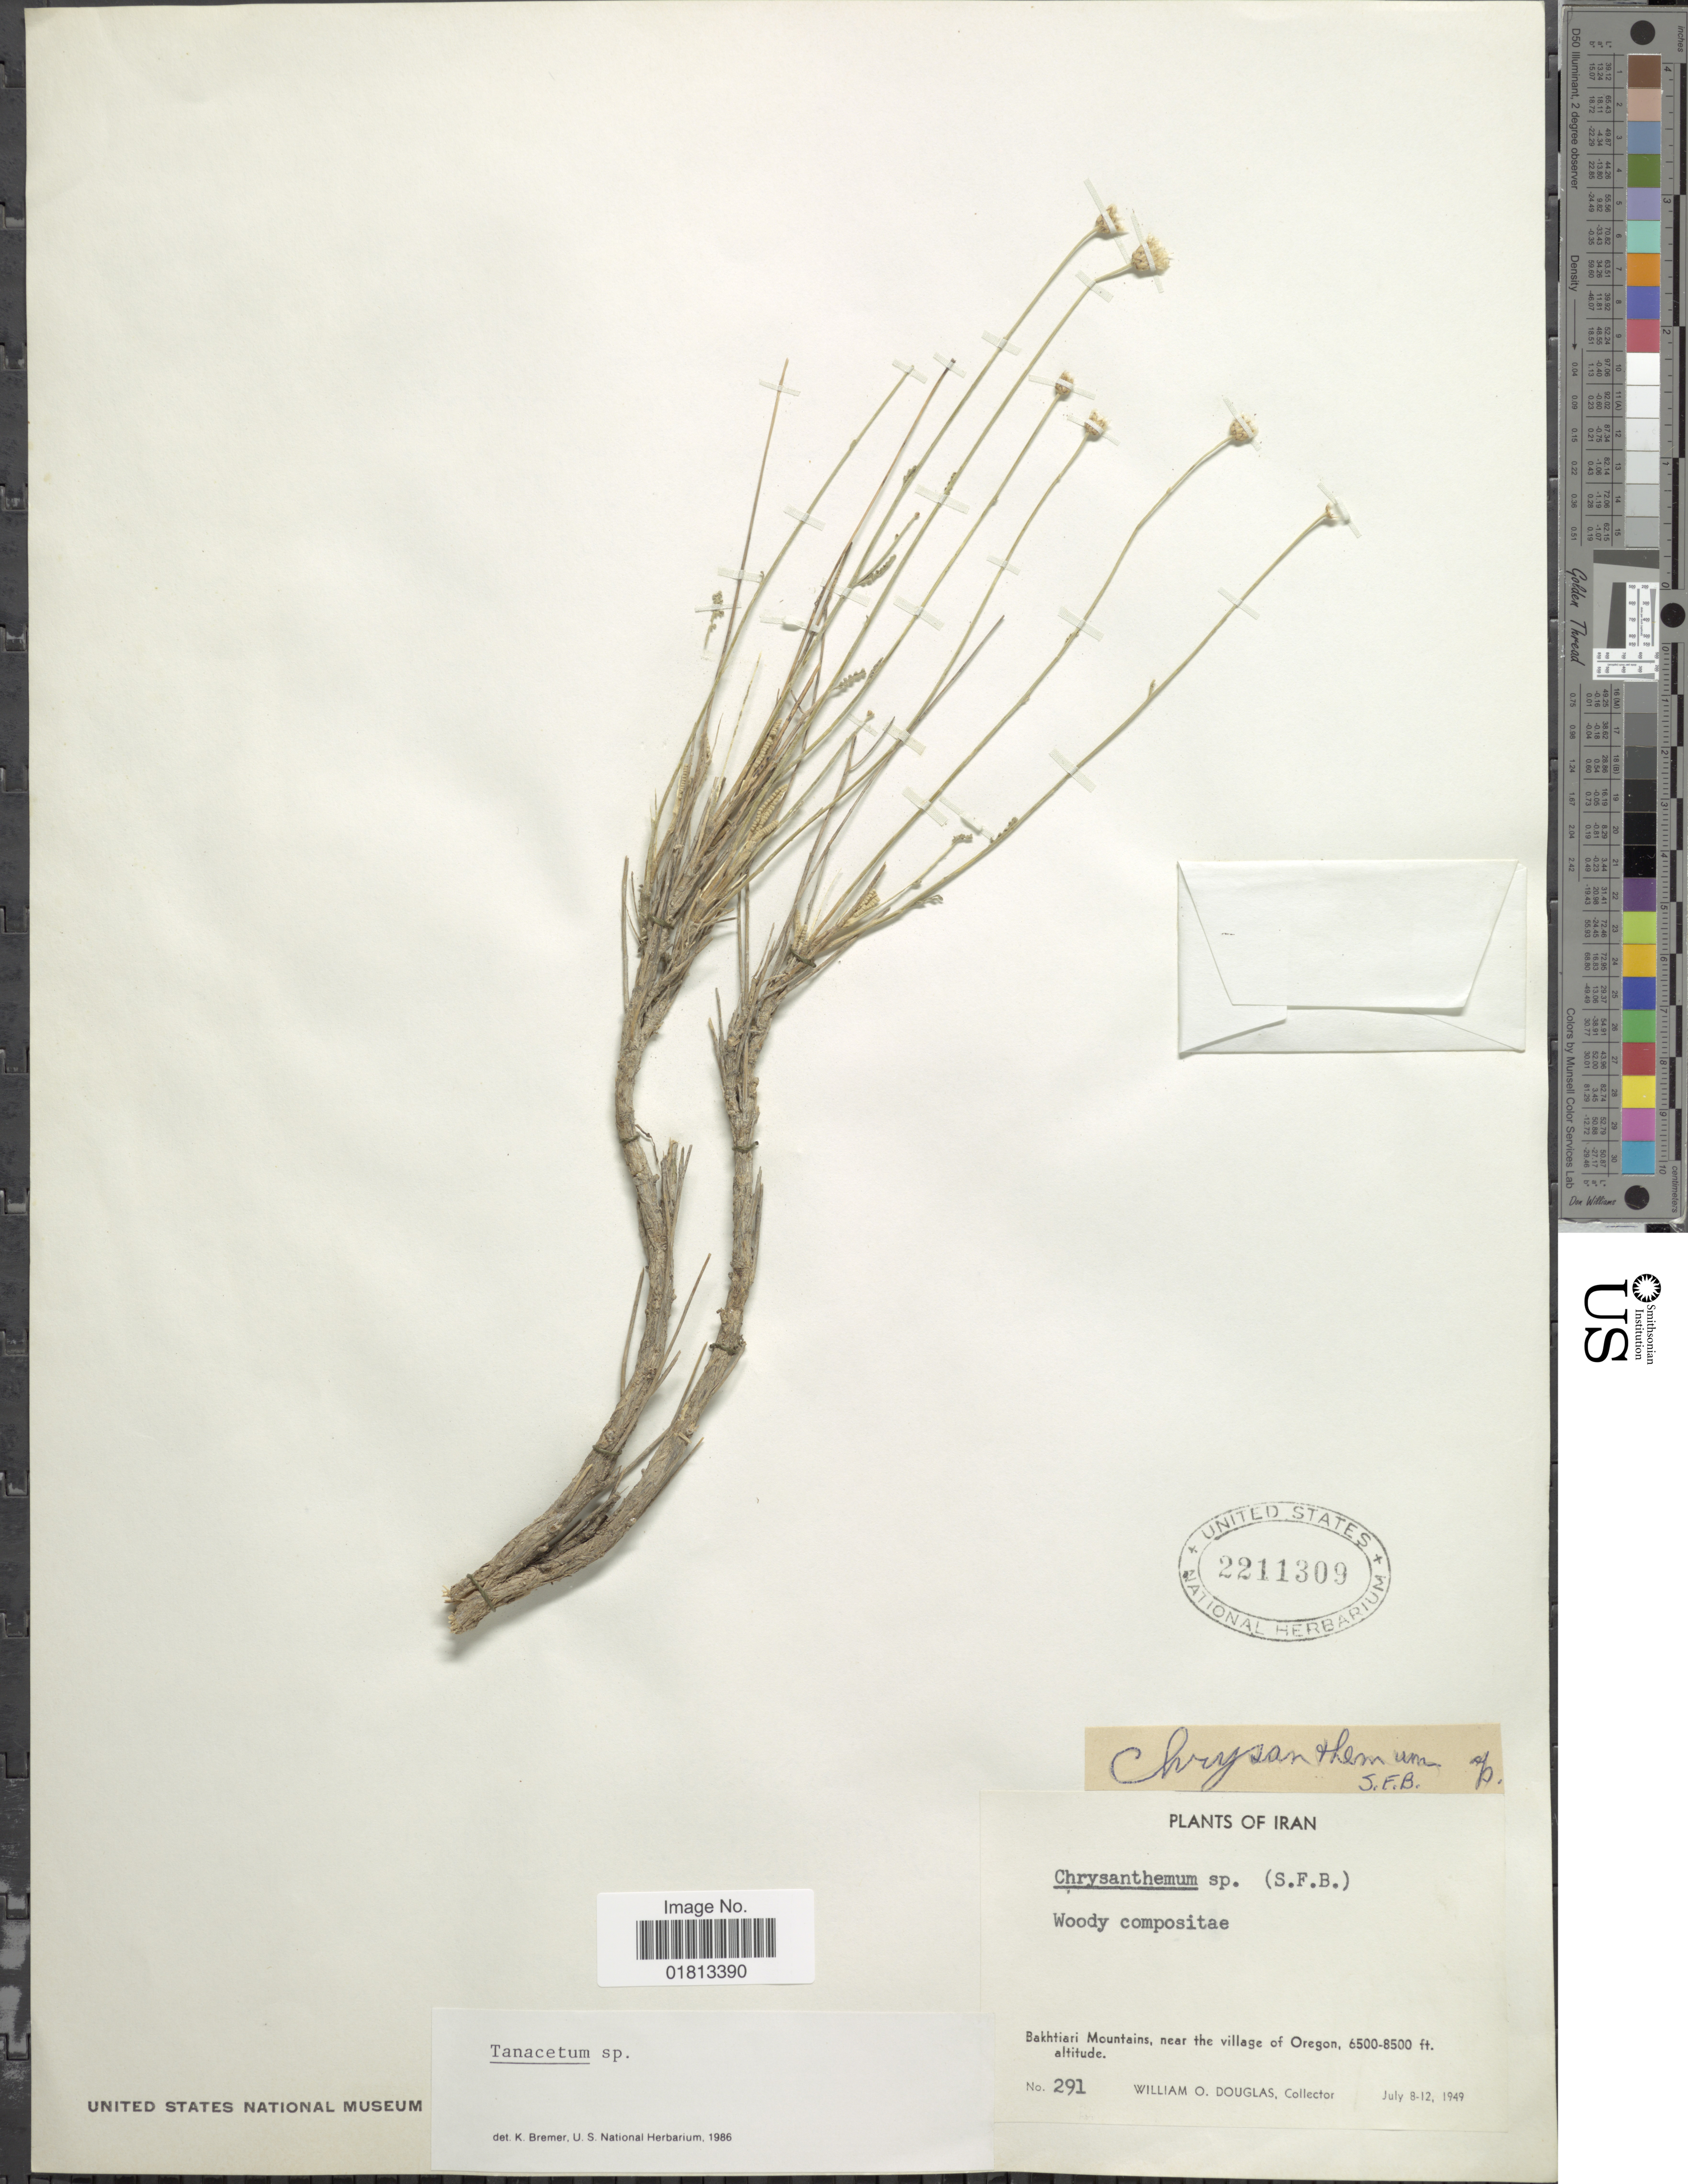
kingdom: Plantae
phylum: Tracheophyta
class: Magnoliopsida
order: Asterales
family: Asteraceae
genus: Tanacetum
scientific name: Tanacetum sp.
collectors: W. Douglas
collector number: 291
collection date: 1949-07-08/1949-07-12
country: Iran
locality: Bakhtiari Mountains, near the village of Oregon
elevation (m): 1981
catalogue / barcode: US 2211309